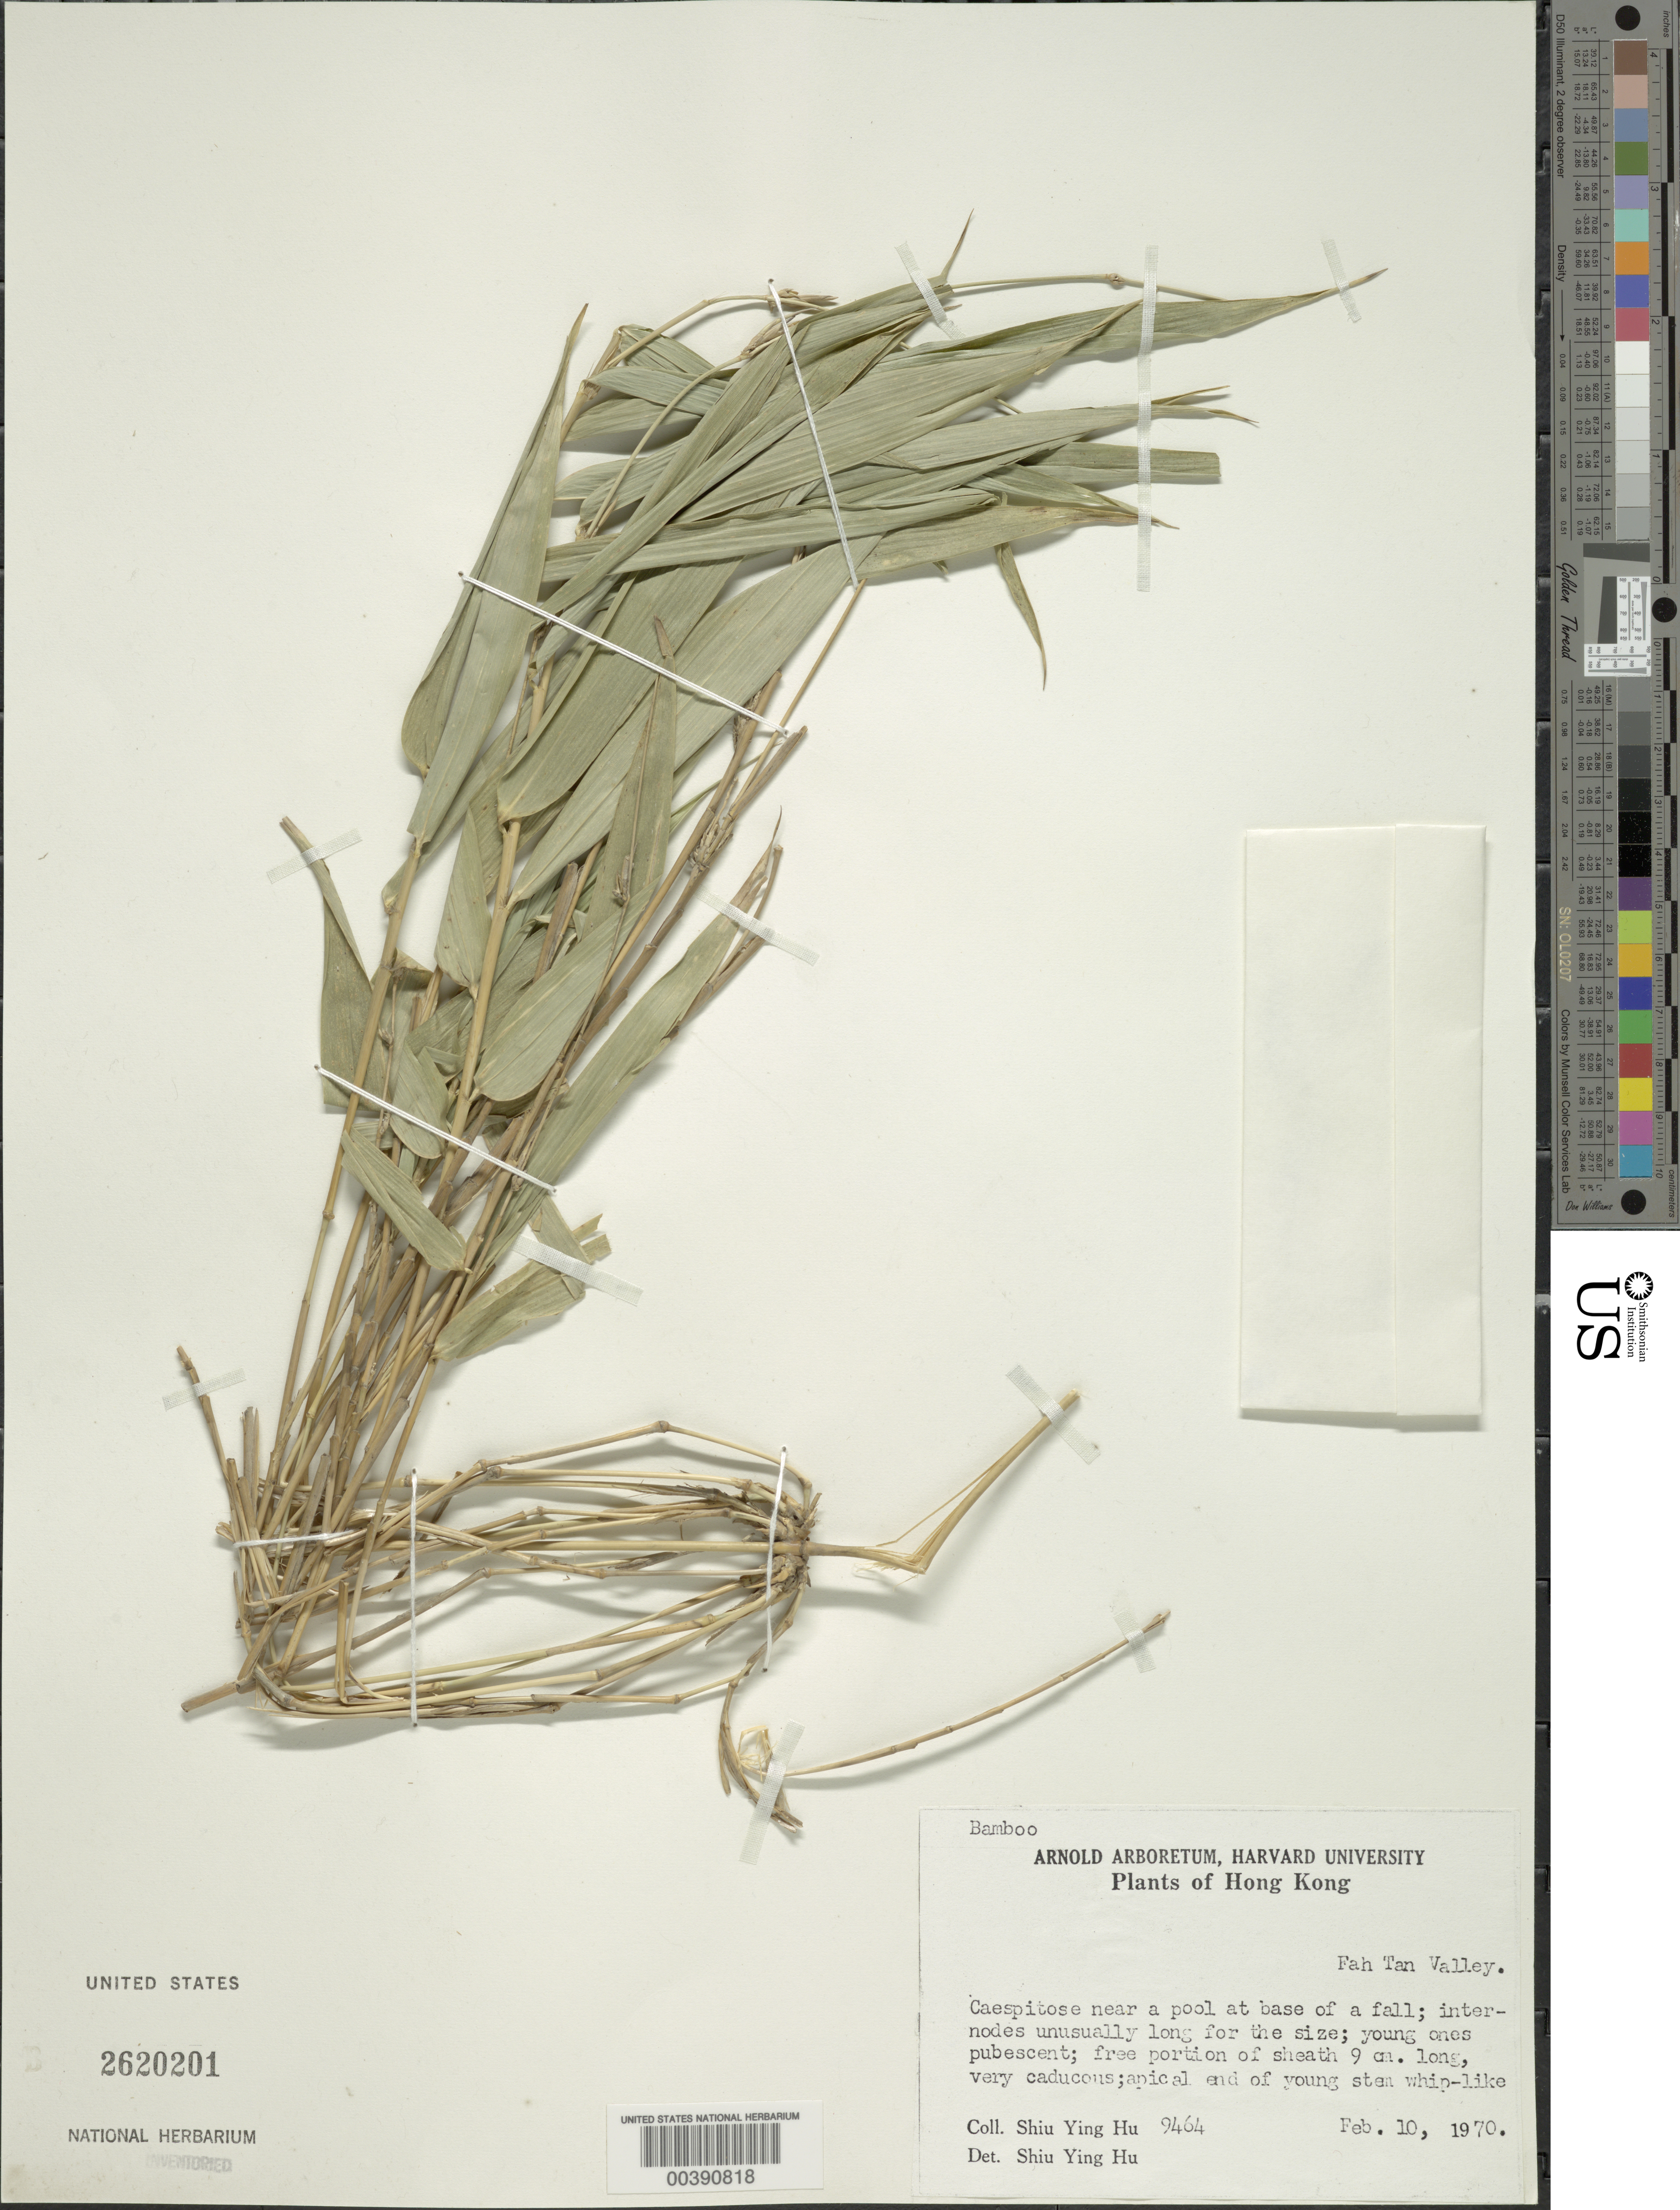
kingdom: Plantae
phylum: Tracheophyta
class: Liliopsida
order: Poales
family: Poaceae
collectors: Y. Shiu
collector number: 9464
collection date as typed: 10 Feb 1970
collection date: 1970-02-10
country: China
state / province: Hong Kong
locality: Fah tan valley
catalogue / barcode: US 2620201